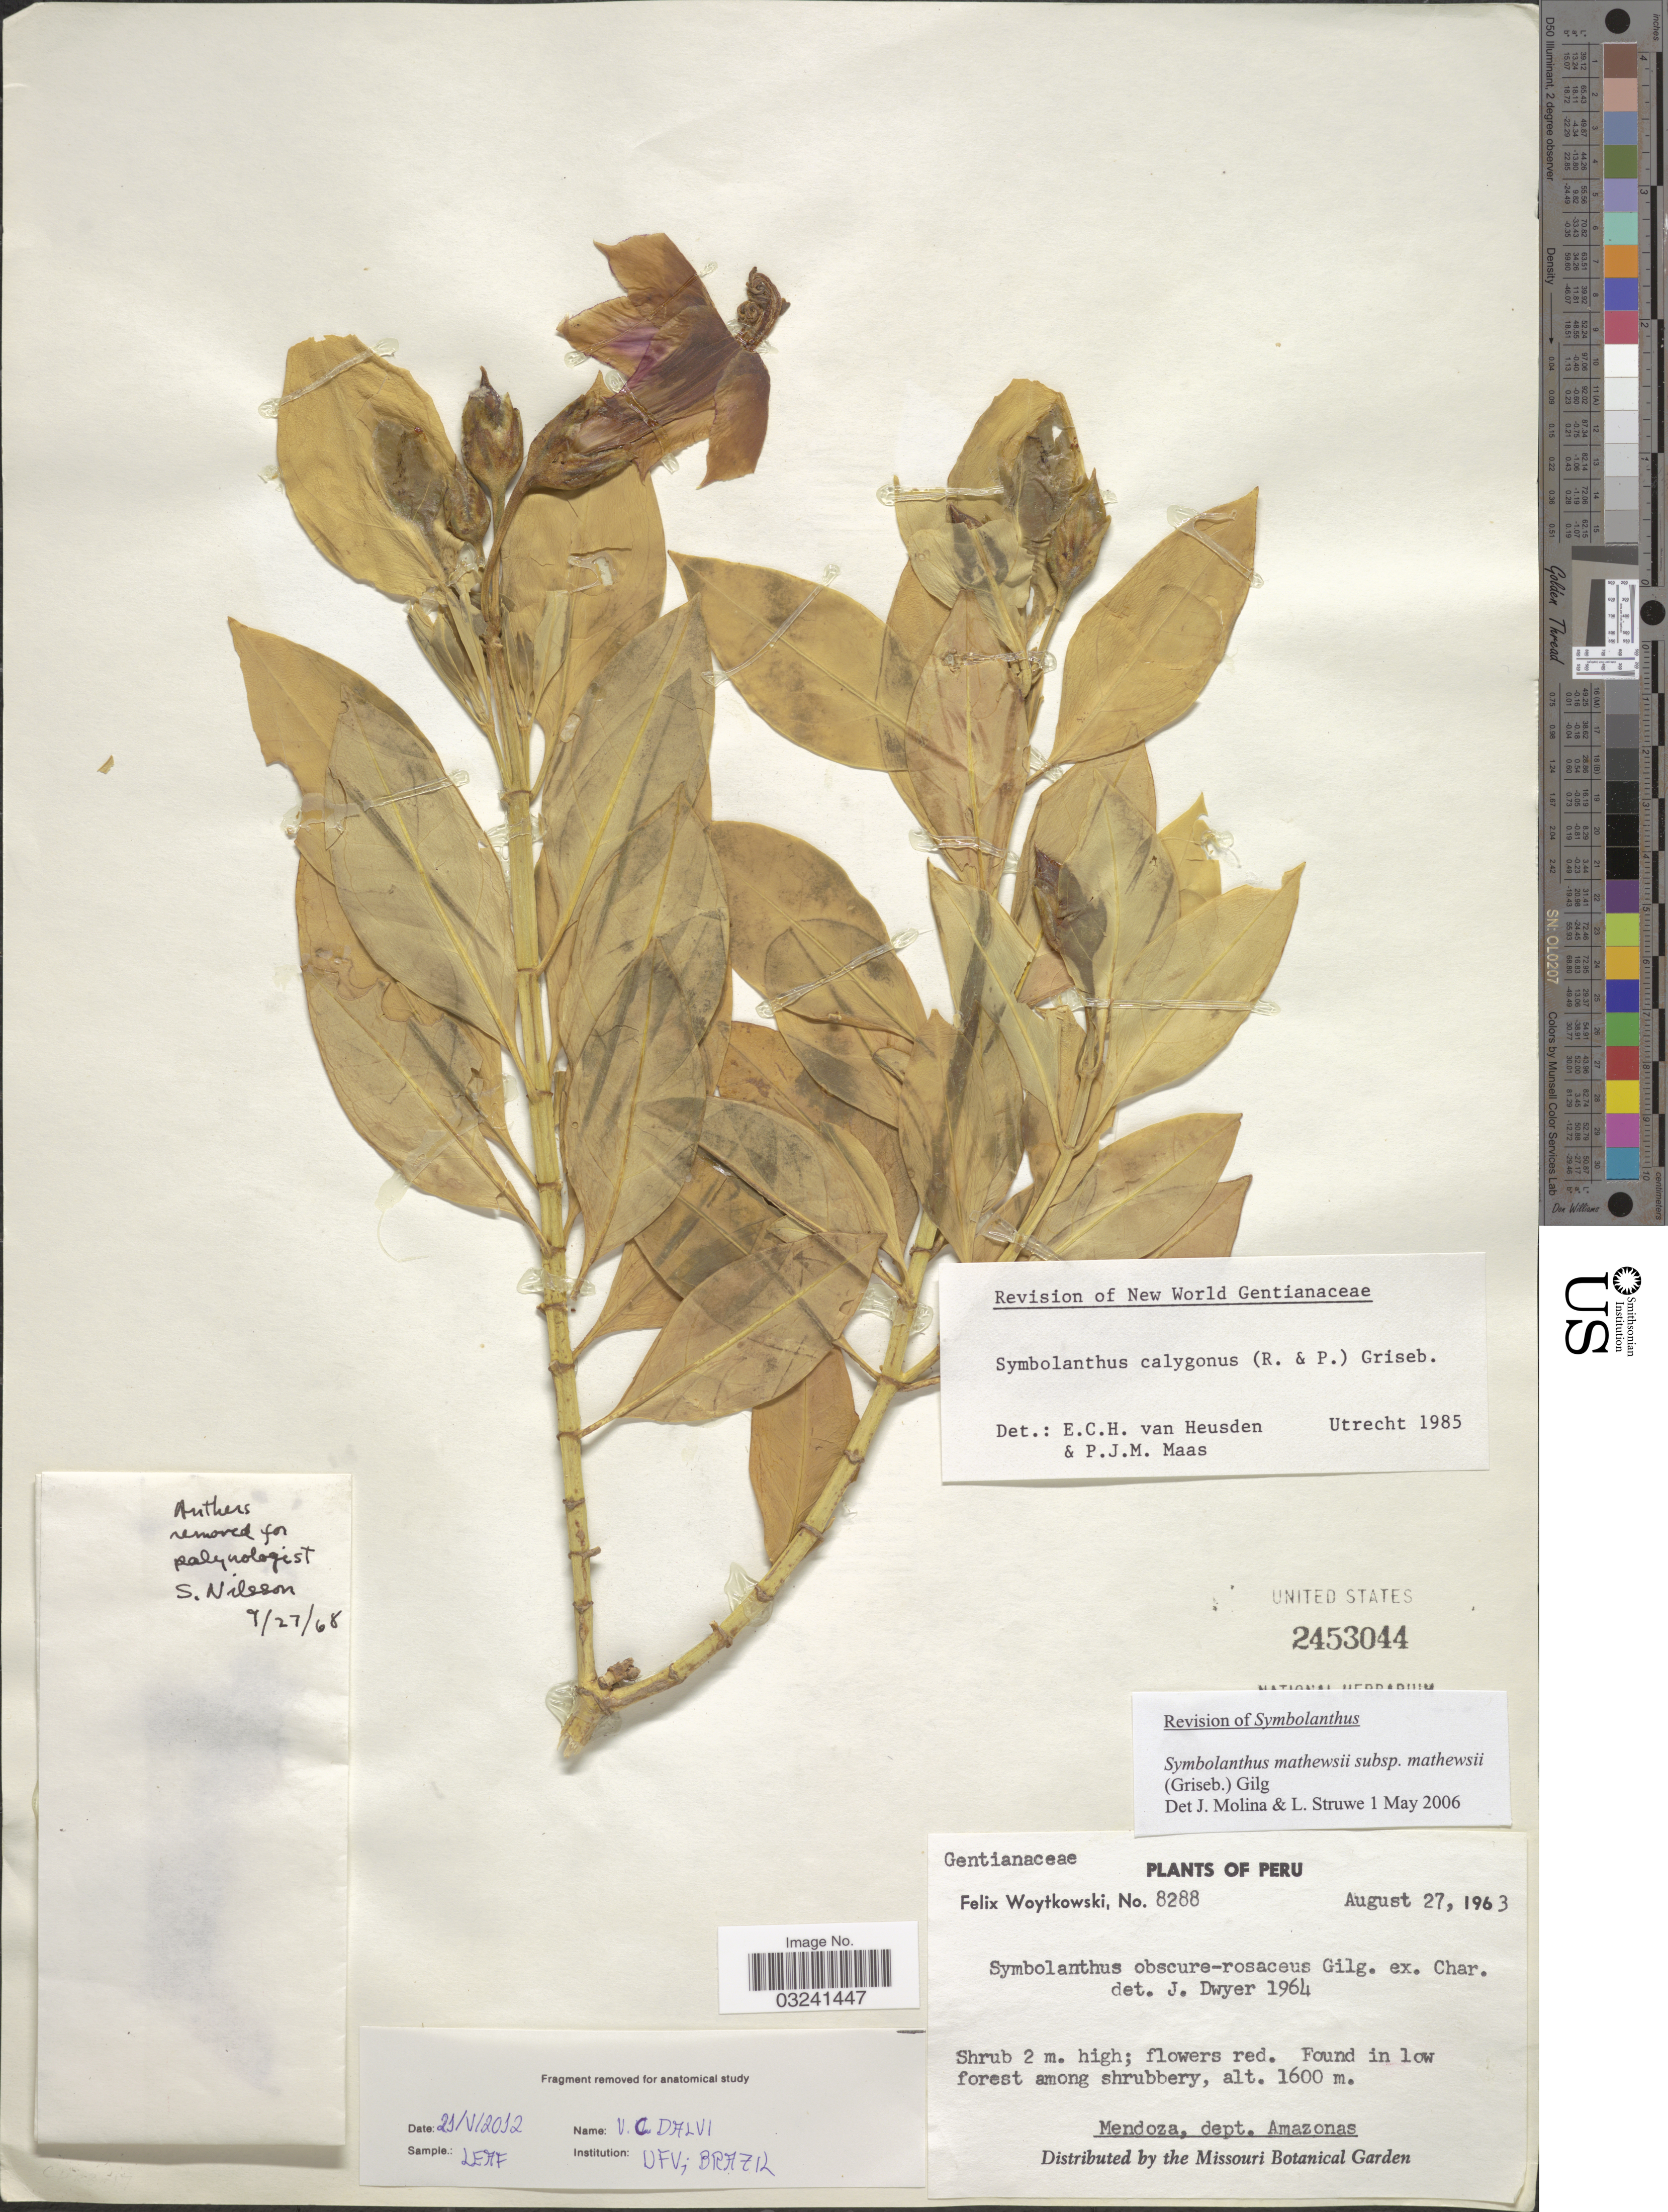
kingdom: Plantae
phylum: Tracheophyta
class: Magnoliopsida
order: Gentianales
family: Gentianaceae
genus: Symbolanthus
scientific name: Symbolanthus mathewsii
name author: (Griseb.) Ewan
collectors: F. Woytkowski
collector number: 8288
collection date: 1963-08-27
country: Peru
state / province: Amazonas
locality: Mendoza, dept. Amazonas.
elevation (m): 1600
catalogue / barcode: US 2453044